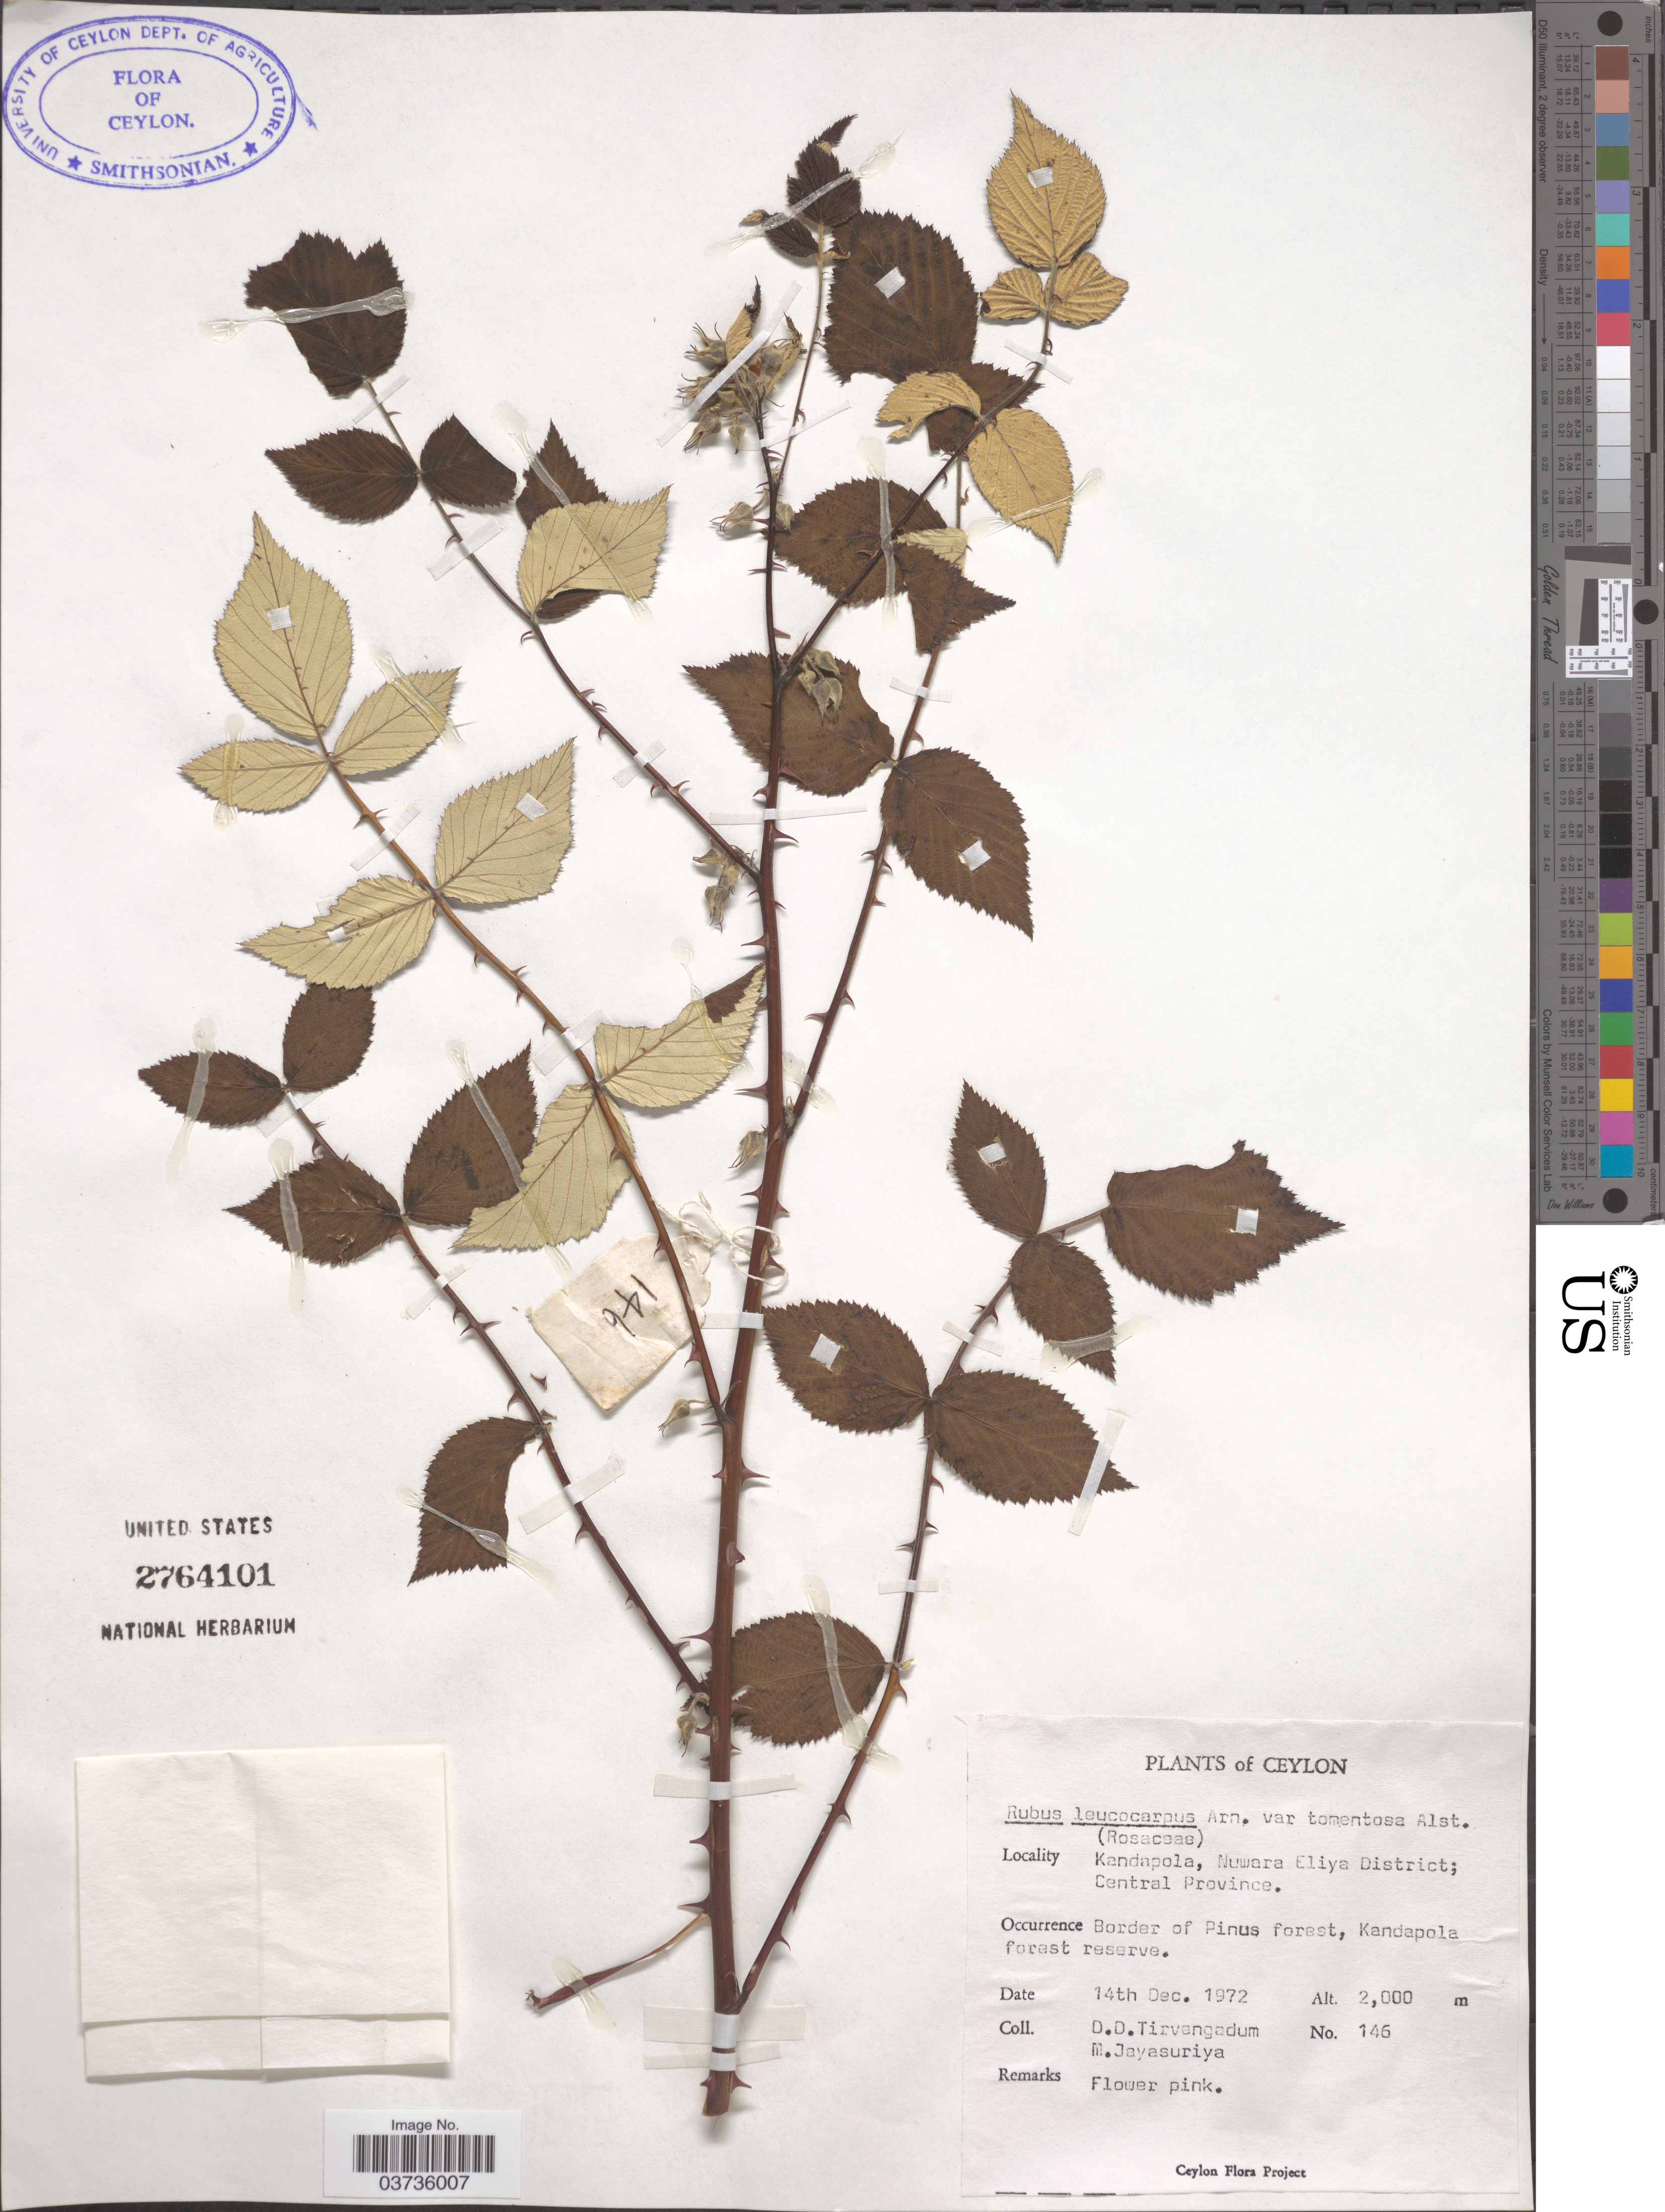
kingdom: Plantae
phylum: Tracheophyta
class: Magnoliopsida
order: Rosales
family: Rosaceae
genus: Rubus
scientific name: Rubus leucocarpus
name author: Arn.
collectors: D. Tirvengadum & M. Jayasuriya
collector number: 146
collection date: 1972-12-14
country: Sri Lanka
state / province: Central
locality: Ceylon. Kandapola, Nuwara Eliya District. Border of Pinus forest, Kandapola forest reserve.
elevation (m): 2000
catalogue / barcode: US 2764101